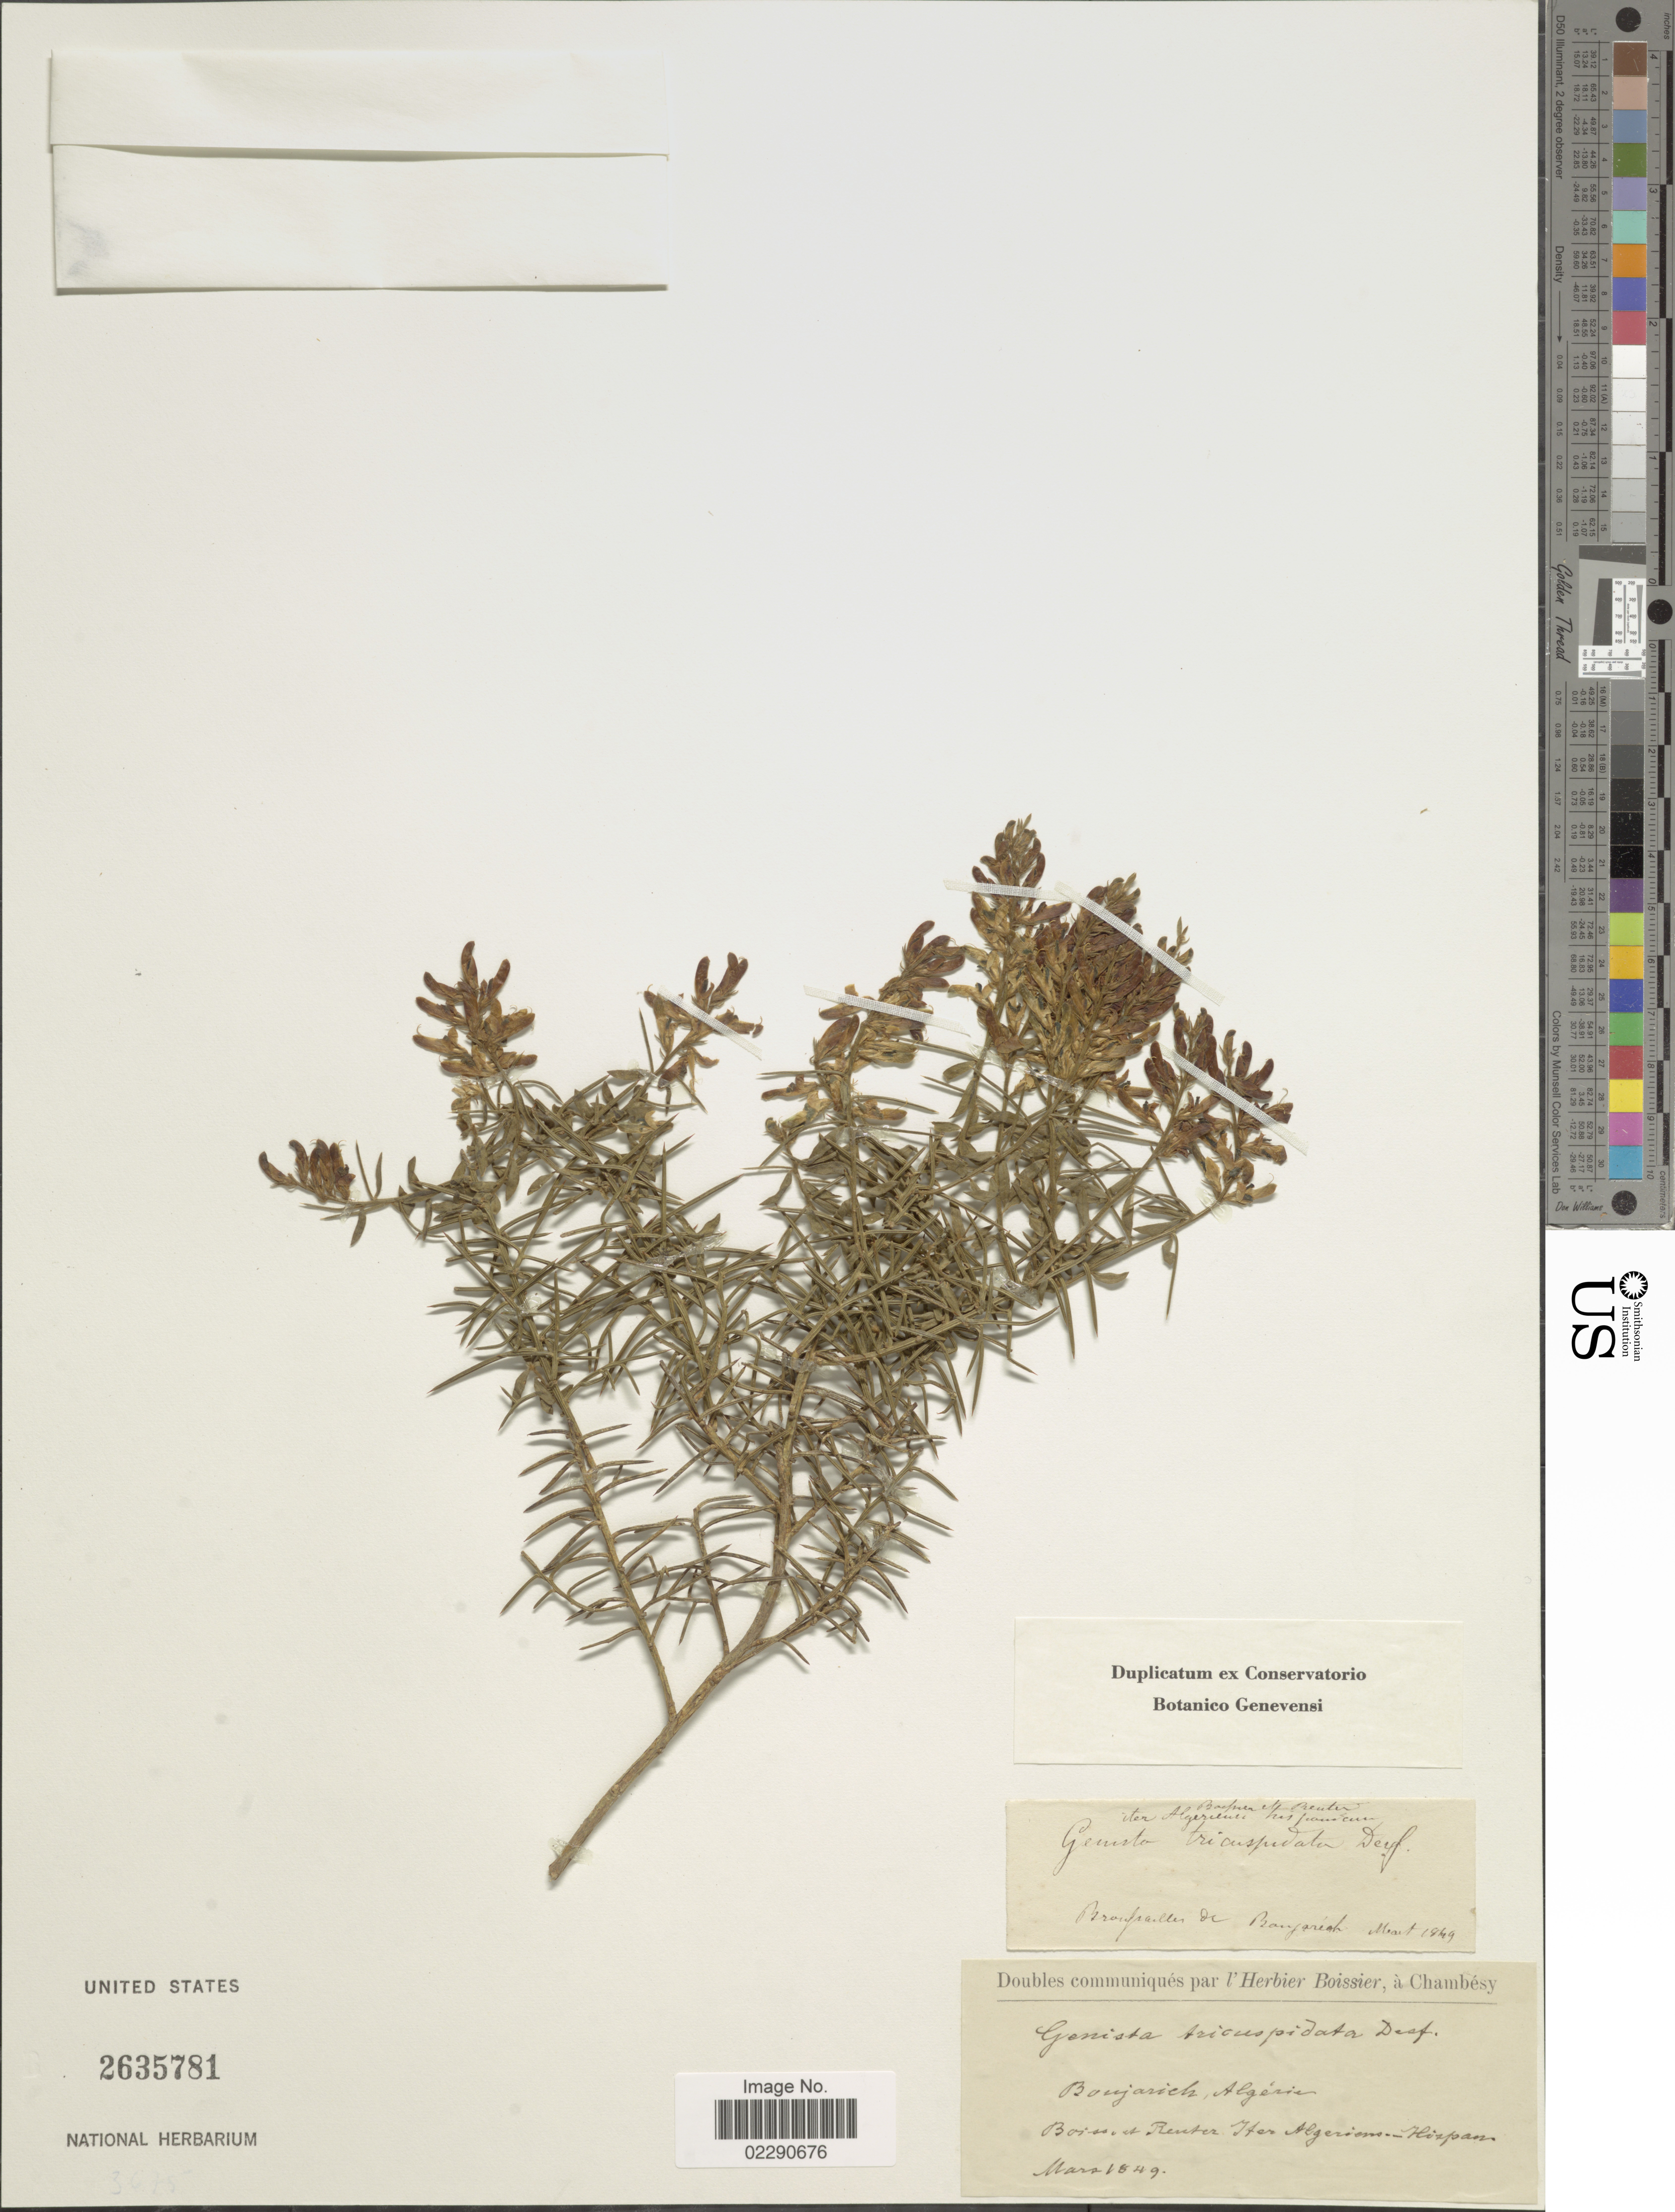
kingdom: Plantae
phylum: Tracheophyta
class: Magnoliopsida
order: Fabales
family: Fabaceae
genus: Genista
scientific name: Genista tricuspidata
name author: Desf.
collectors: -. Reuter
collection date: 1849-03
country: Algeria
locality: Broussailles de Boujarich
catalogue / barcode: US 2635781